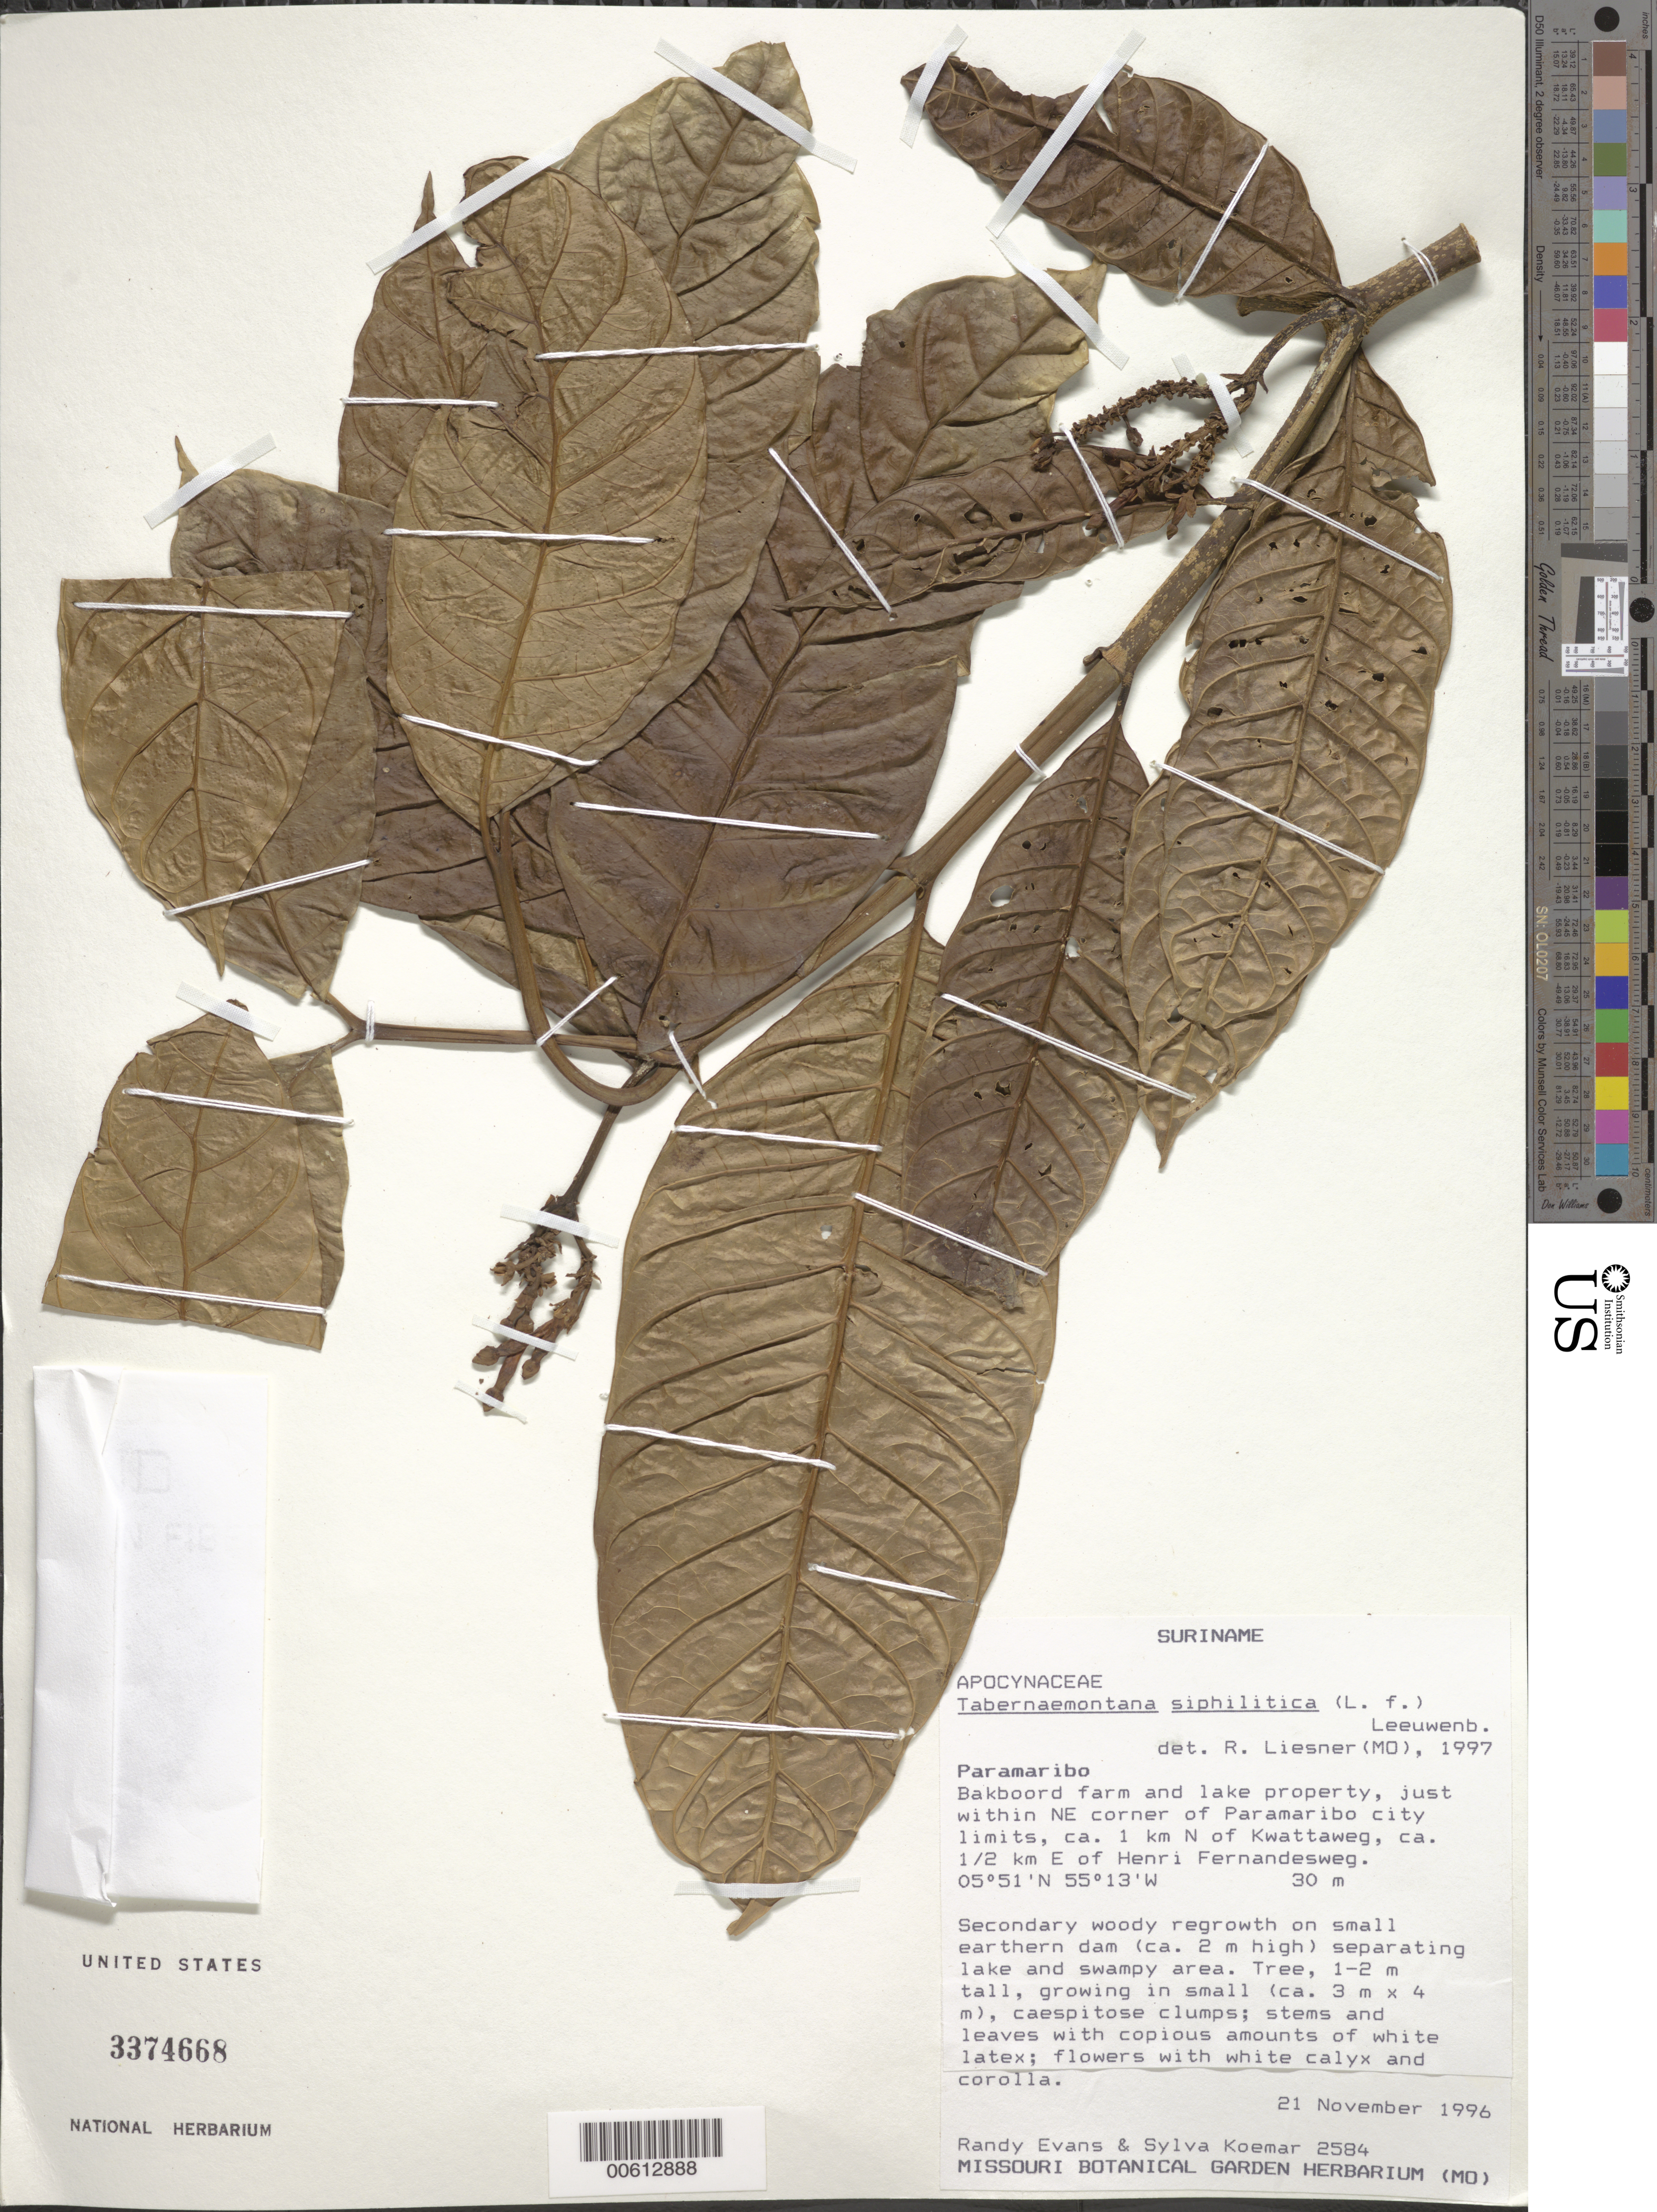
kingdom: Plantae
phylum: Tracheophyta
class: Magnoliopsida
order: Gentianales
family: Apocynaceae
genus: Tabernaemontana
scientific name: Tabernaemontana siphilitica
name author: (L. f.) Leeuwenb.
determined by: Liesner, R. L.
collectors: R. Evans & S. Koemar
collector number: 2584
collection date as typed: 21-Nov-96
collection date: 1996-11-21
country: Suriname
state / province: Paramaribo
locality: Bakboord farm and lake property, just within NE corner of Paramaribo city limits, ca. 1 km N of Kwattaweg, ca 1/2 km E of Henri Fernandesweg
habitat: Secondary woody regrowth on small earthern dam (ca 2m high) separating lake and swampy area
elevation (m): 30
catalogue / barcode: US 3374668